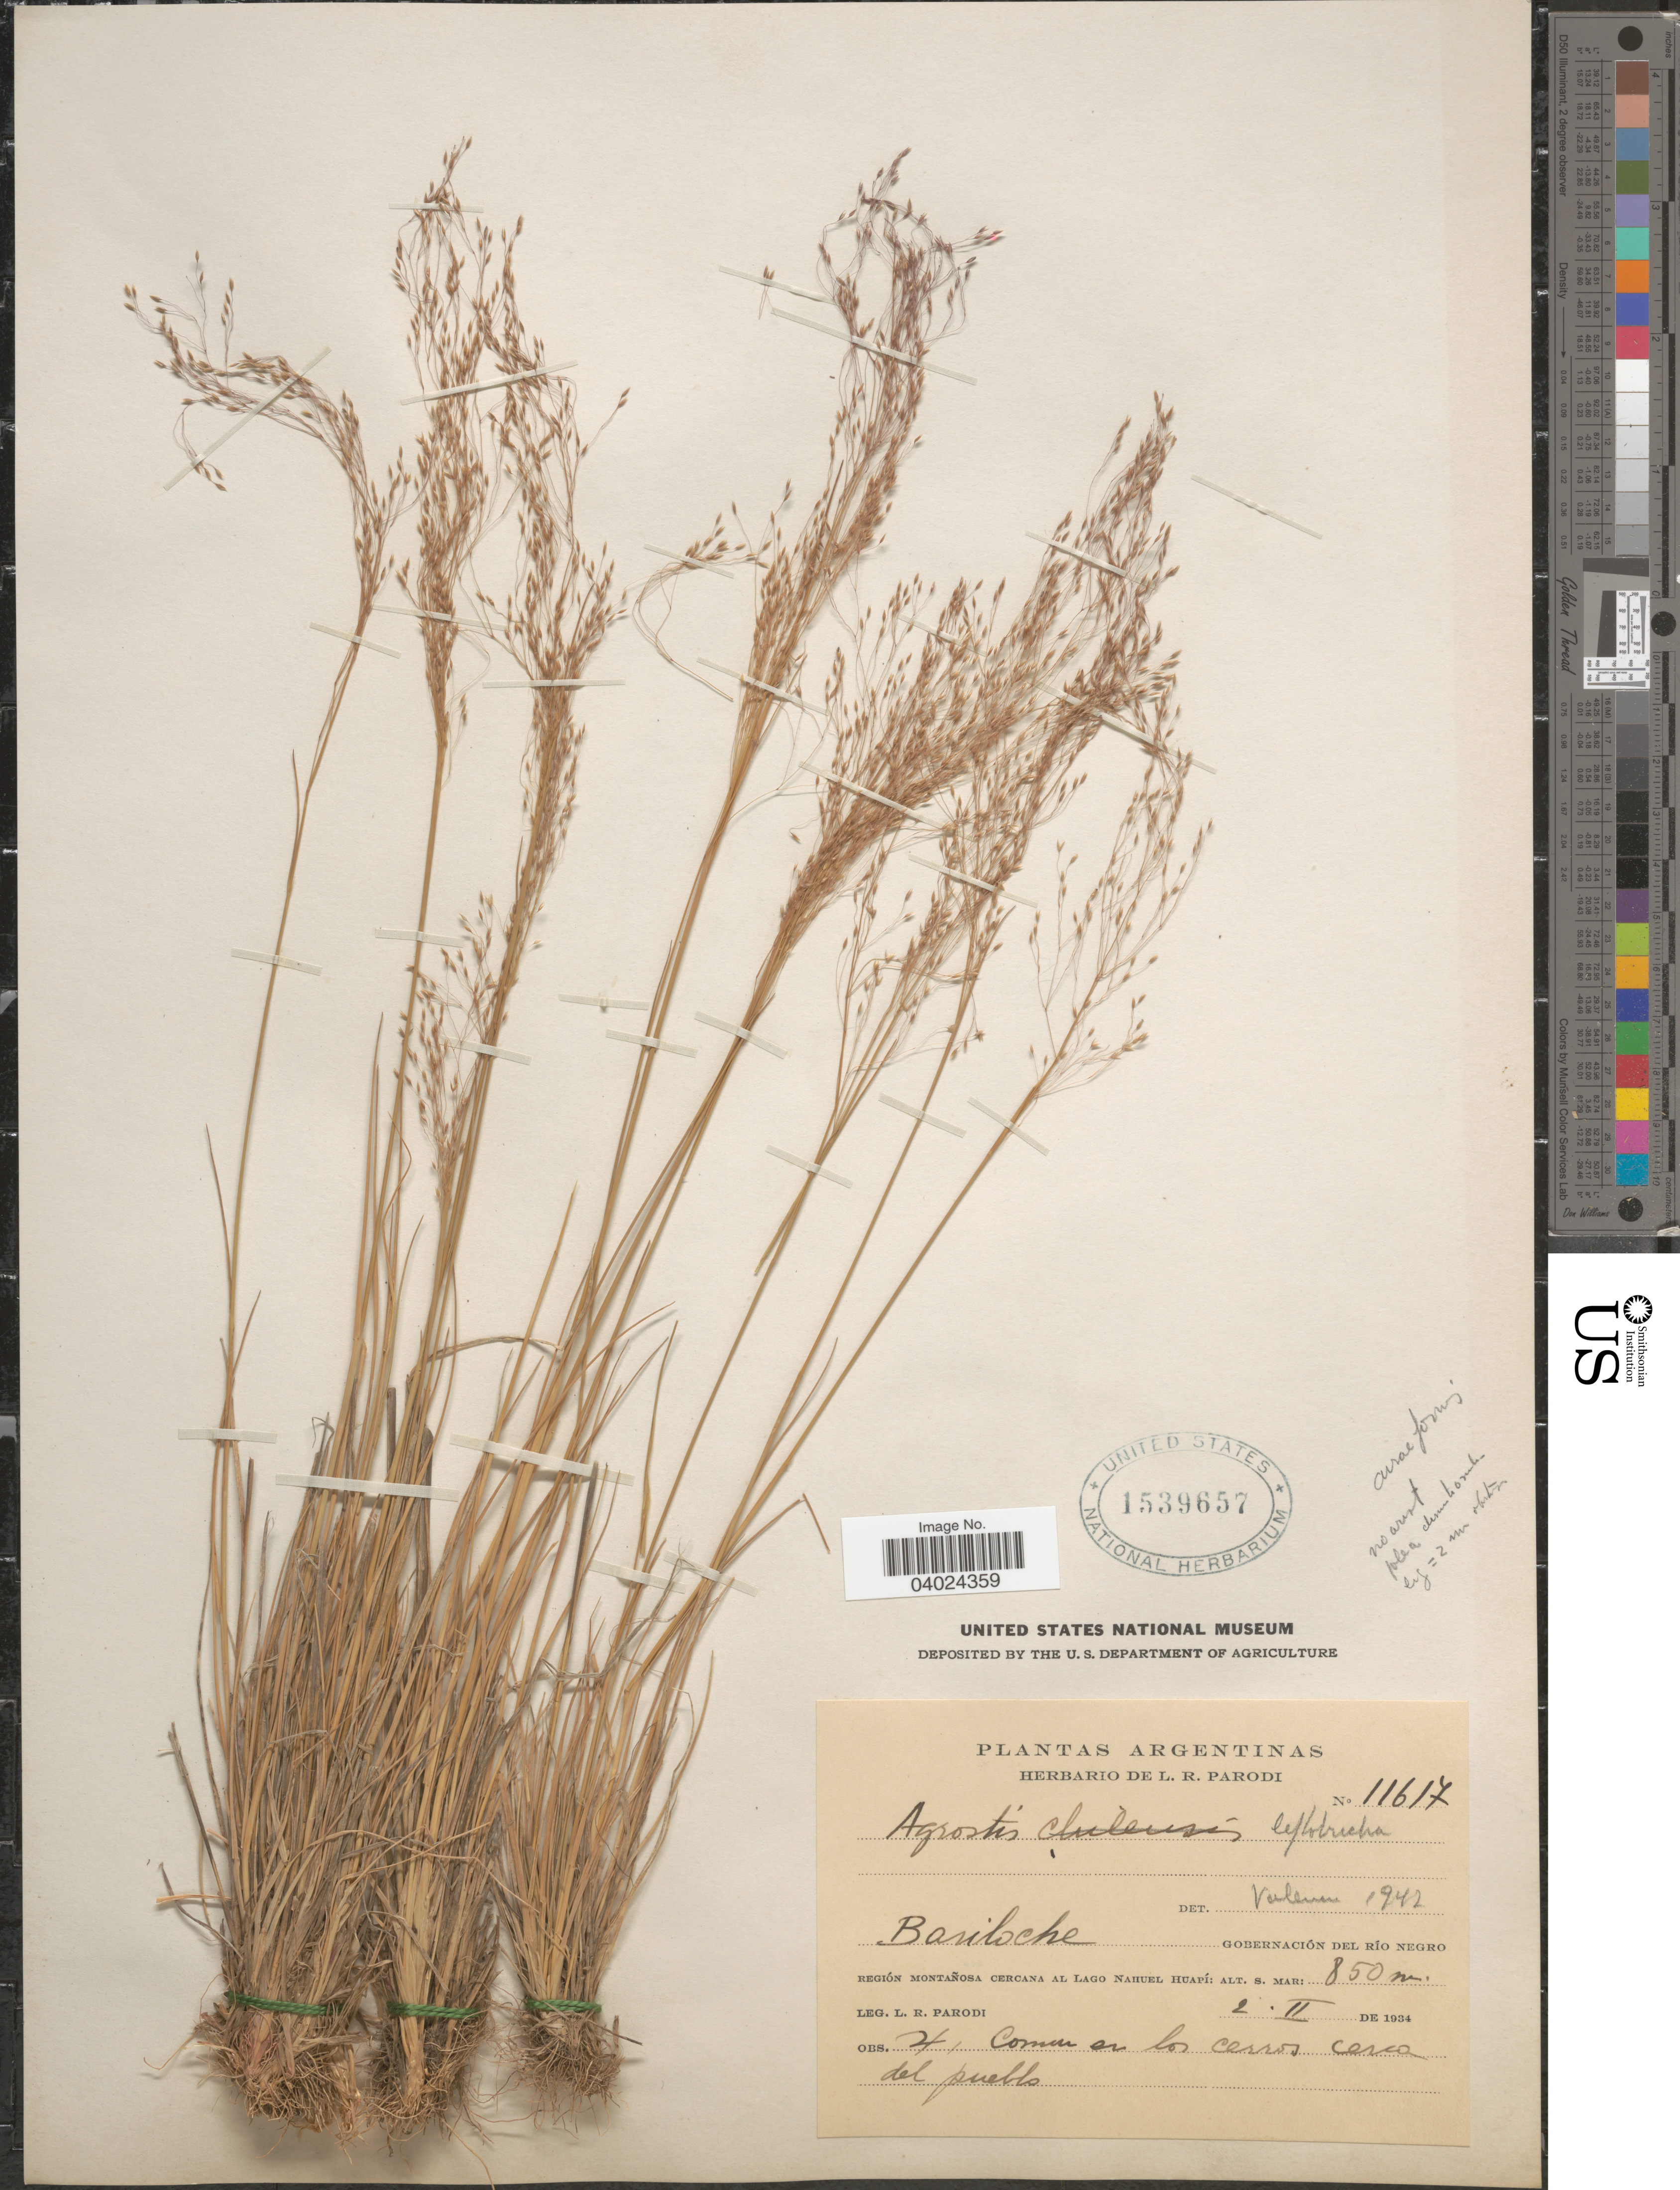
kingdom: Plantae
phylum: Tracheophyta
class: Liliopsida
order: Poales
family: Poaceae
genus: Agrostis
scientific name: Agrostis leptotricha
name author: É. Desv.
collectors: L. R. Parodi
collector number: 11617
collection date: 1934-02-02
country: Argentina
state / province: Rio Negro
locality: Bariloche. Gobernación del Río Negro. Región montañosa al Lago Nahuel Huapí.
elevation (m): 850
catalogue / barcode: US 1539657